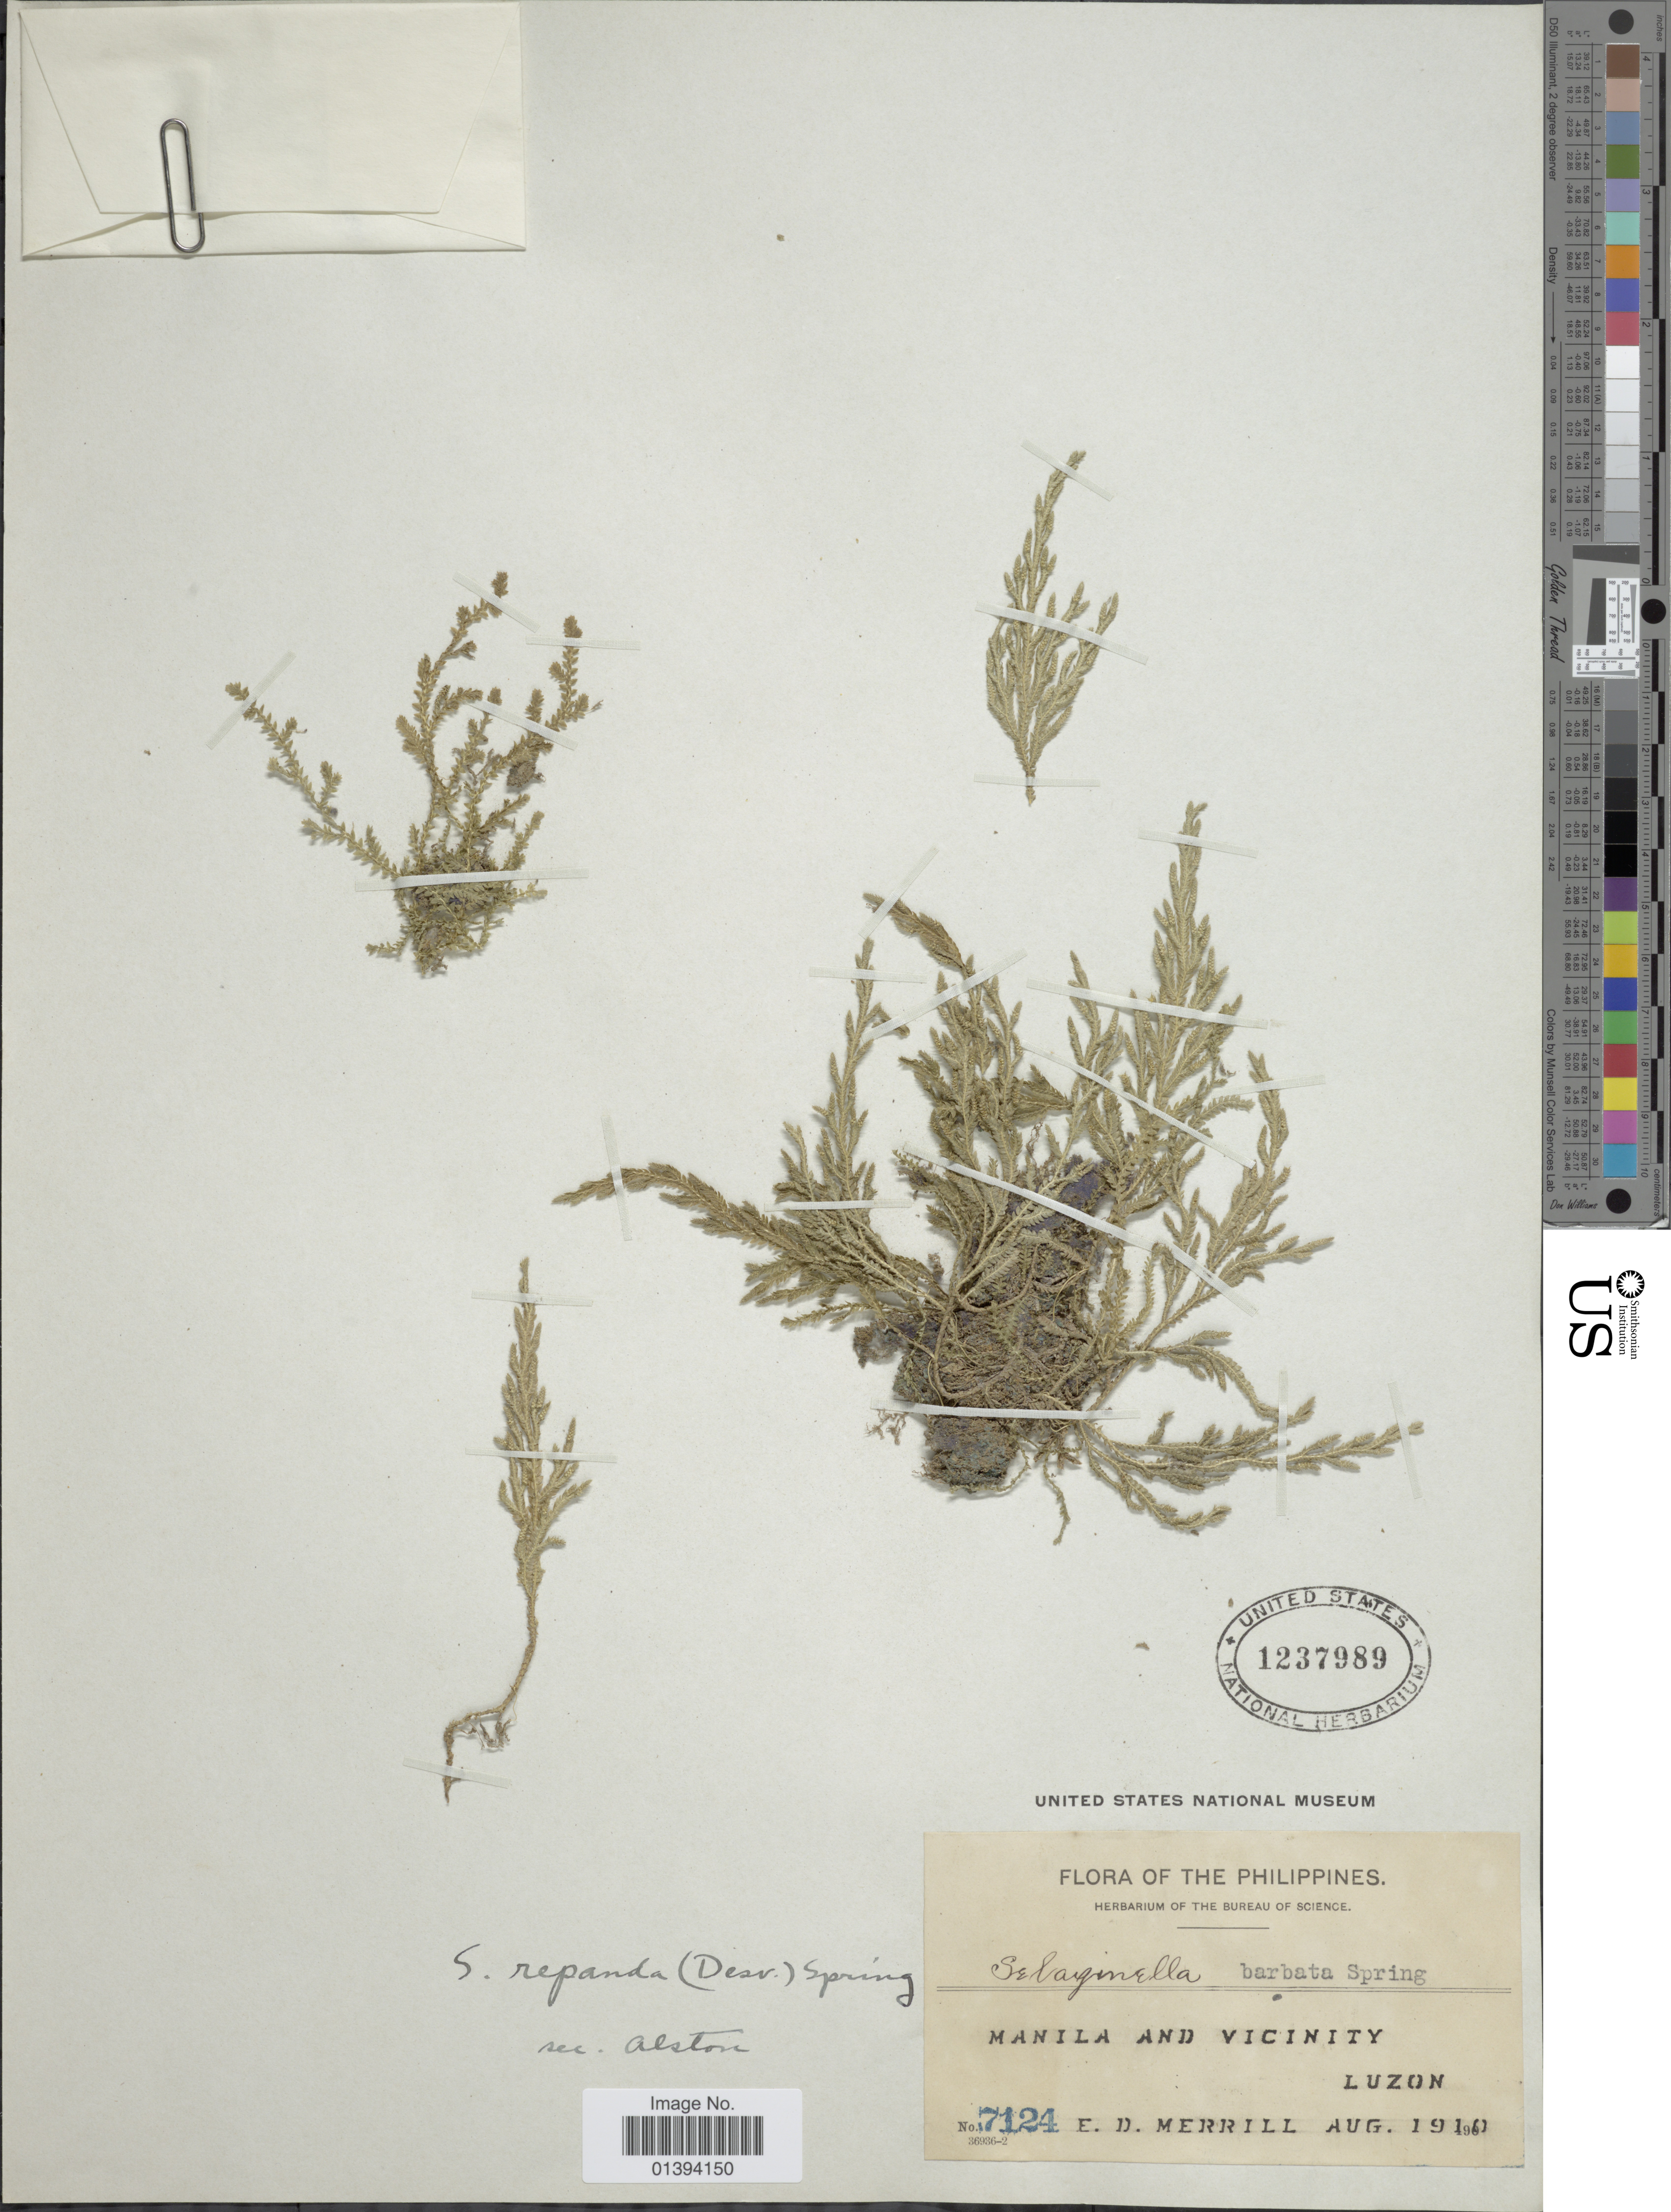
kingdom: Plantae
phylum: Tracheophyta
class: Lycopodiopsida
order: Selaginellales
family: Selaginellaceae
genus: Selaginella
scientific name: Selaginella repanda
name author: (Desv. ex Poir.) Spring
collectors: E. D. Merrill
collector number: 7124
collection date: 1910-08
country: Philippines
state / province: Central Luzon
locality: Manila and vicinity, Luzon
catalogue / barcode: US 1237989